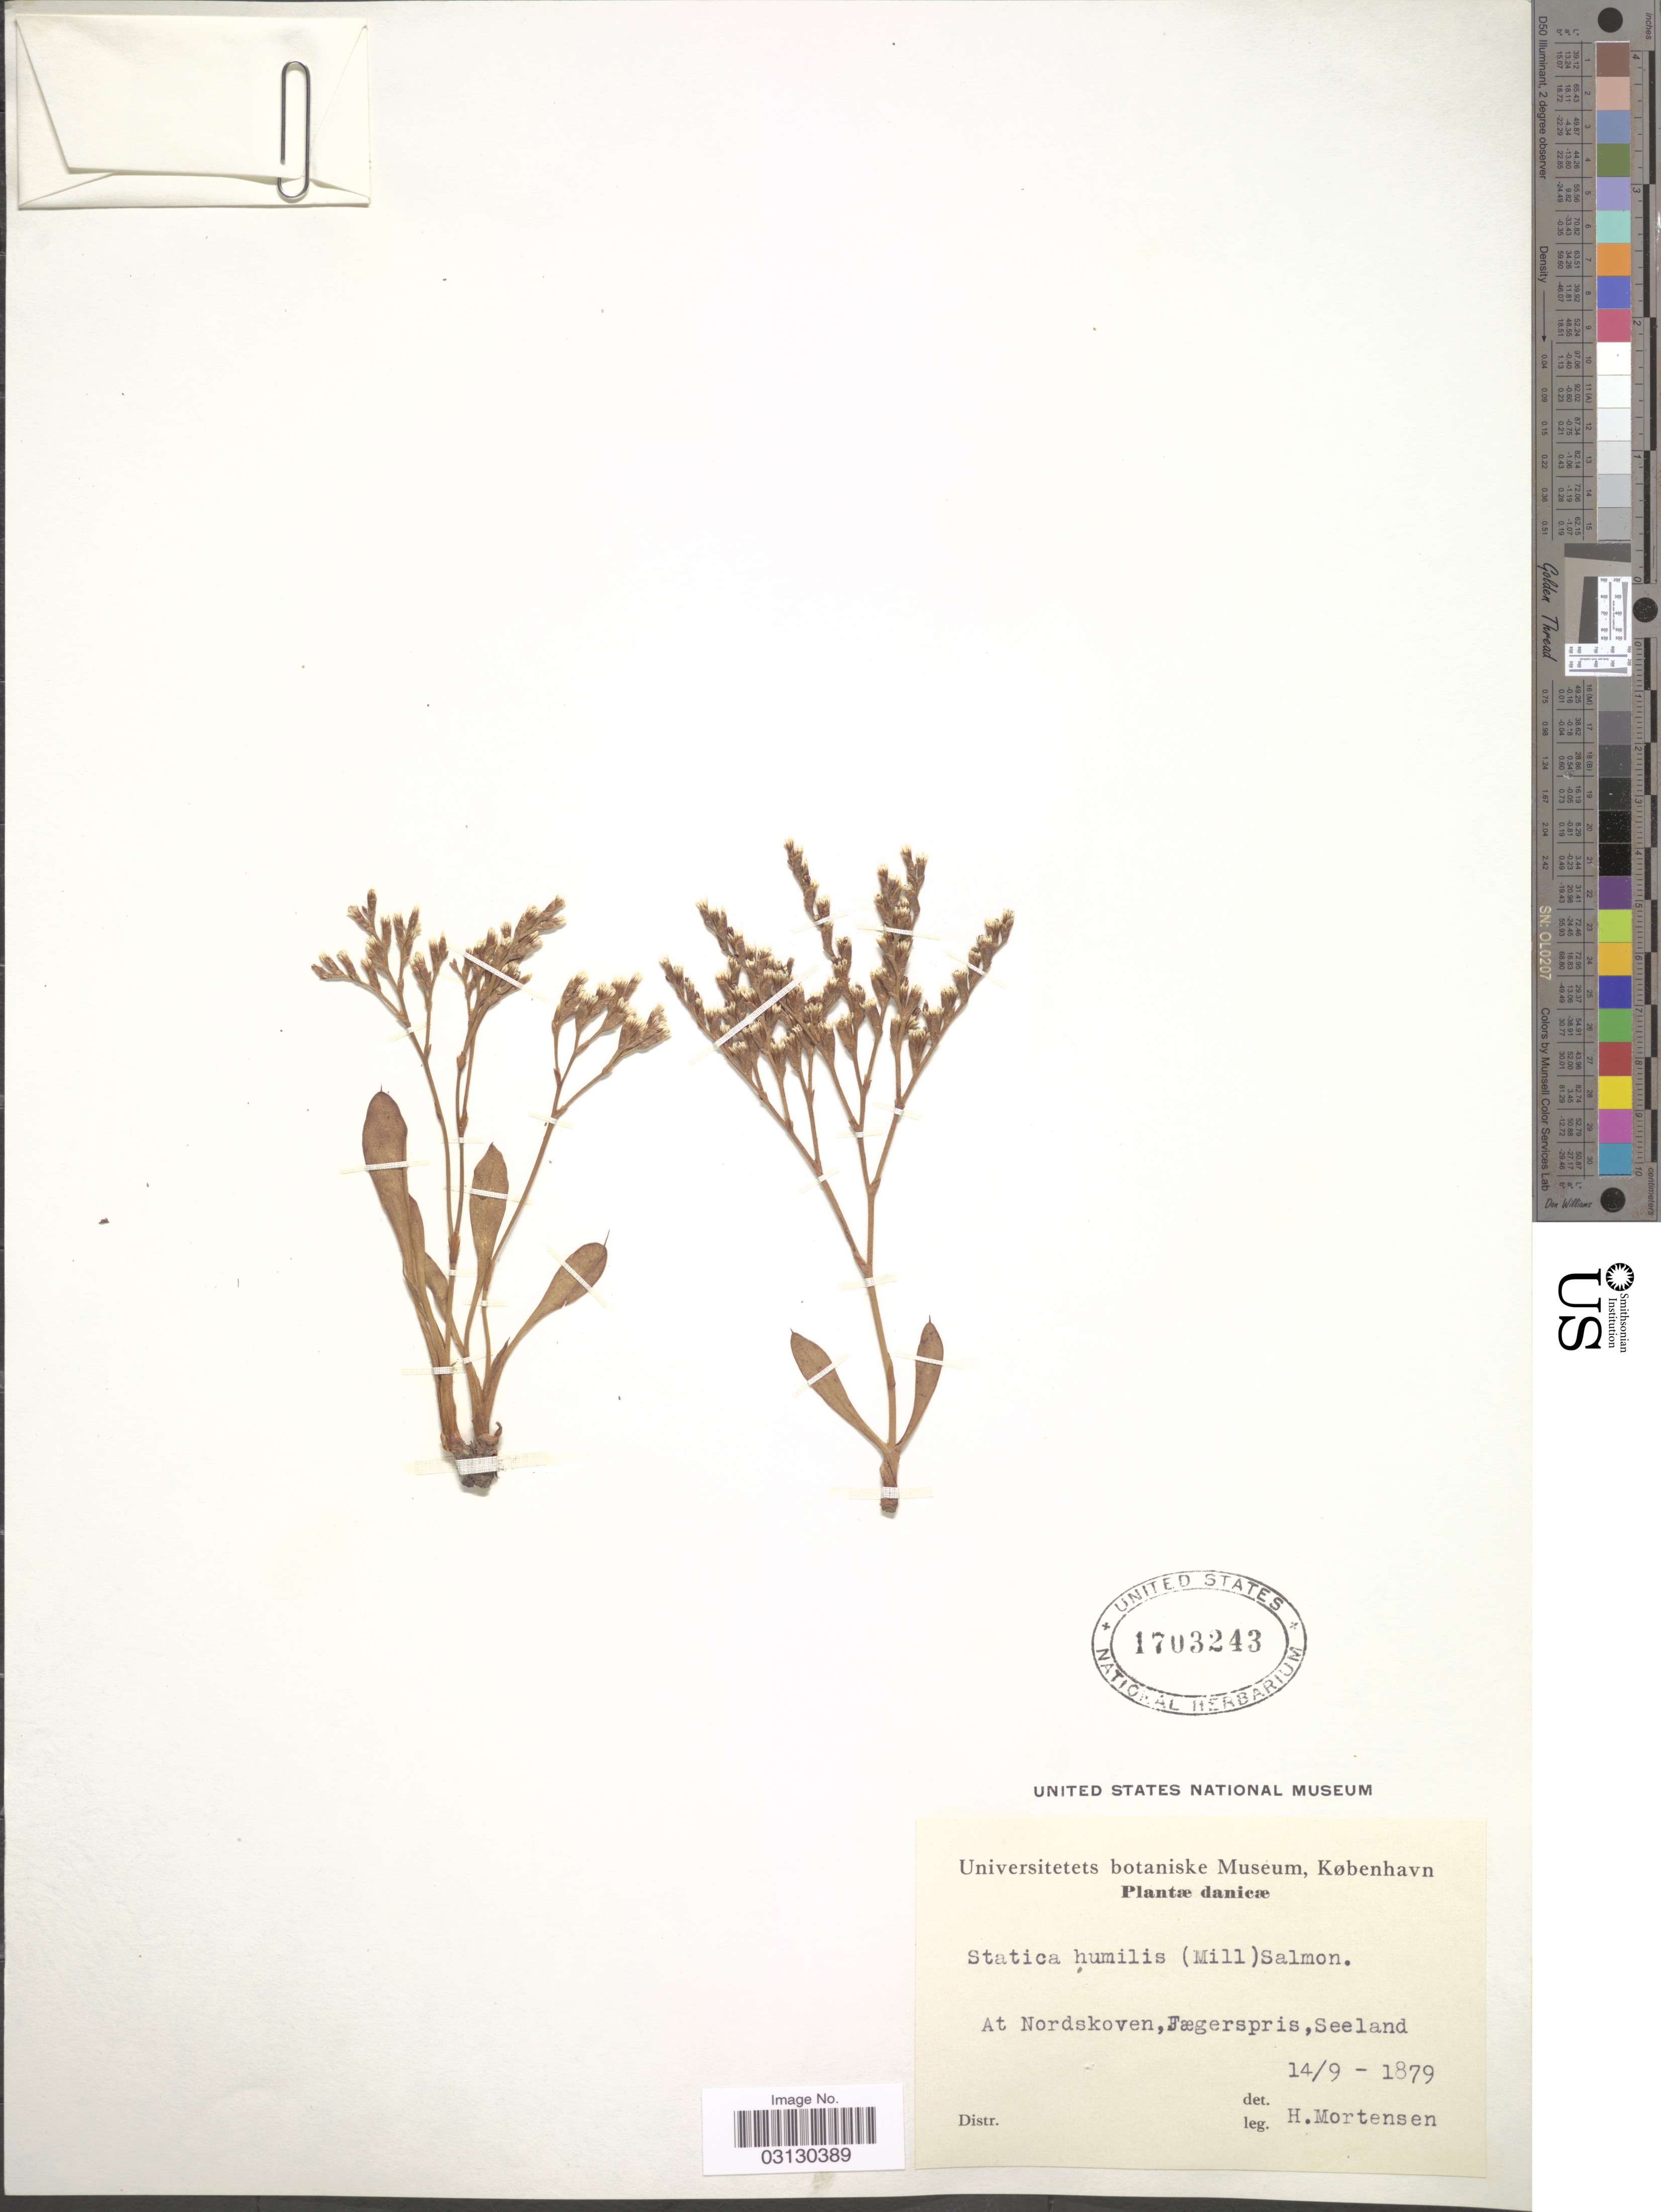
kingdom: Plantae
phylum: Tracheophyta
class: Magnoliopsida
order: Caryophyllales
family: Plumbaginaceae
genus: Limonium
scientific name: Limonium humile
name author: Mill.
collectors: H. Mortensen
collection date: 1879-09-14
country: Denmark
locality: Danicæ, At Nordskoven, Jægerspris, Seeland.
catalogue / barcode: US 1703243